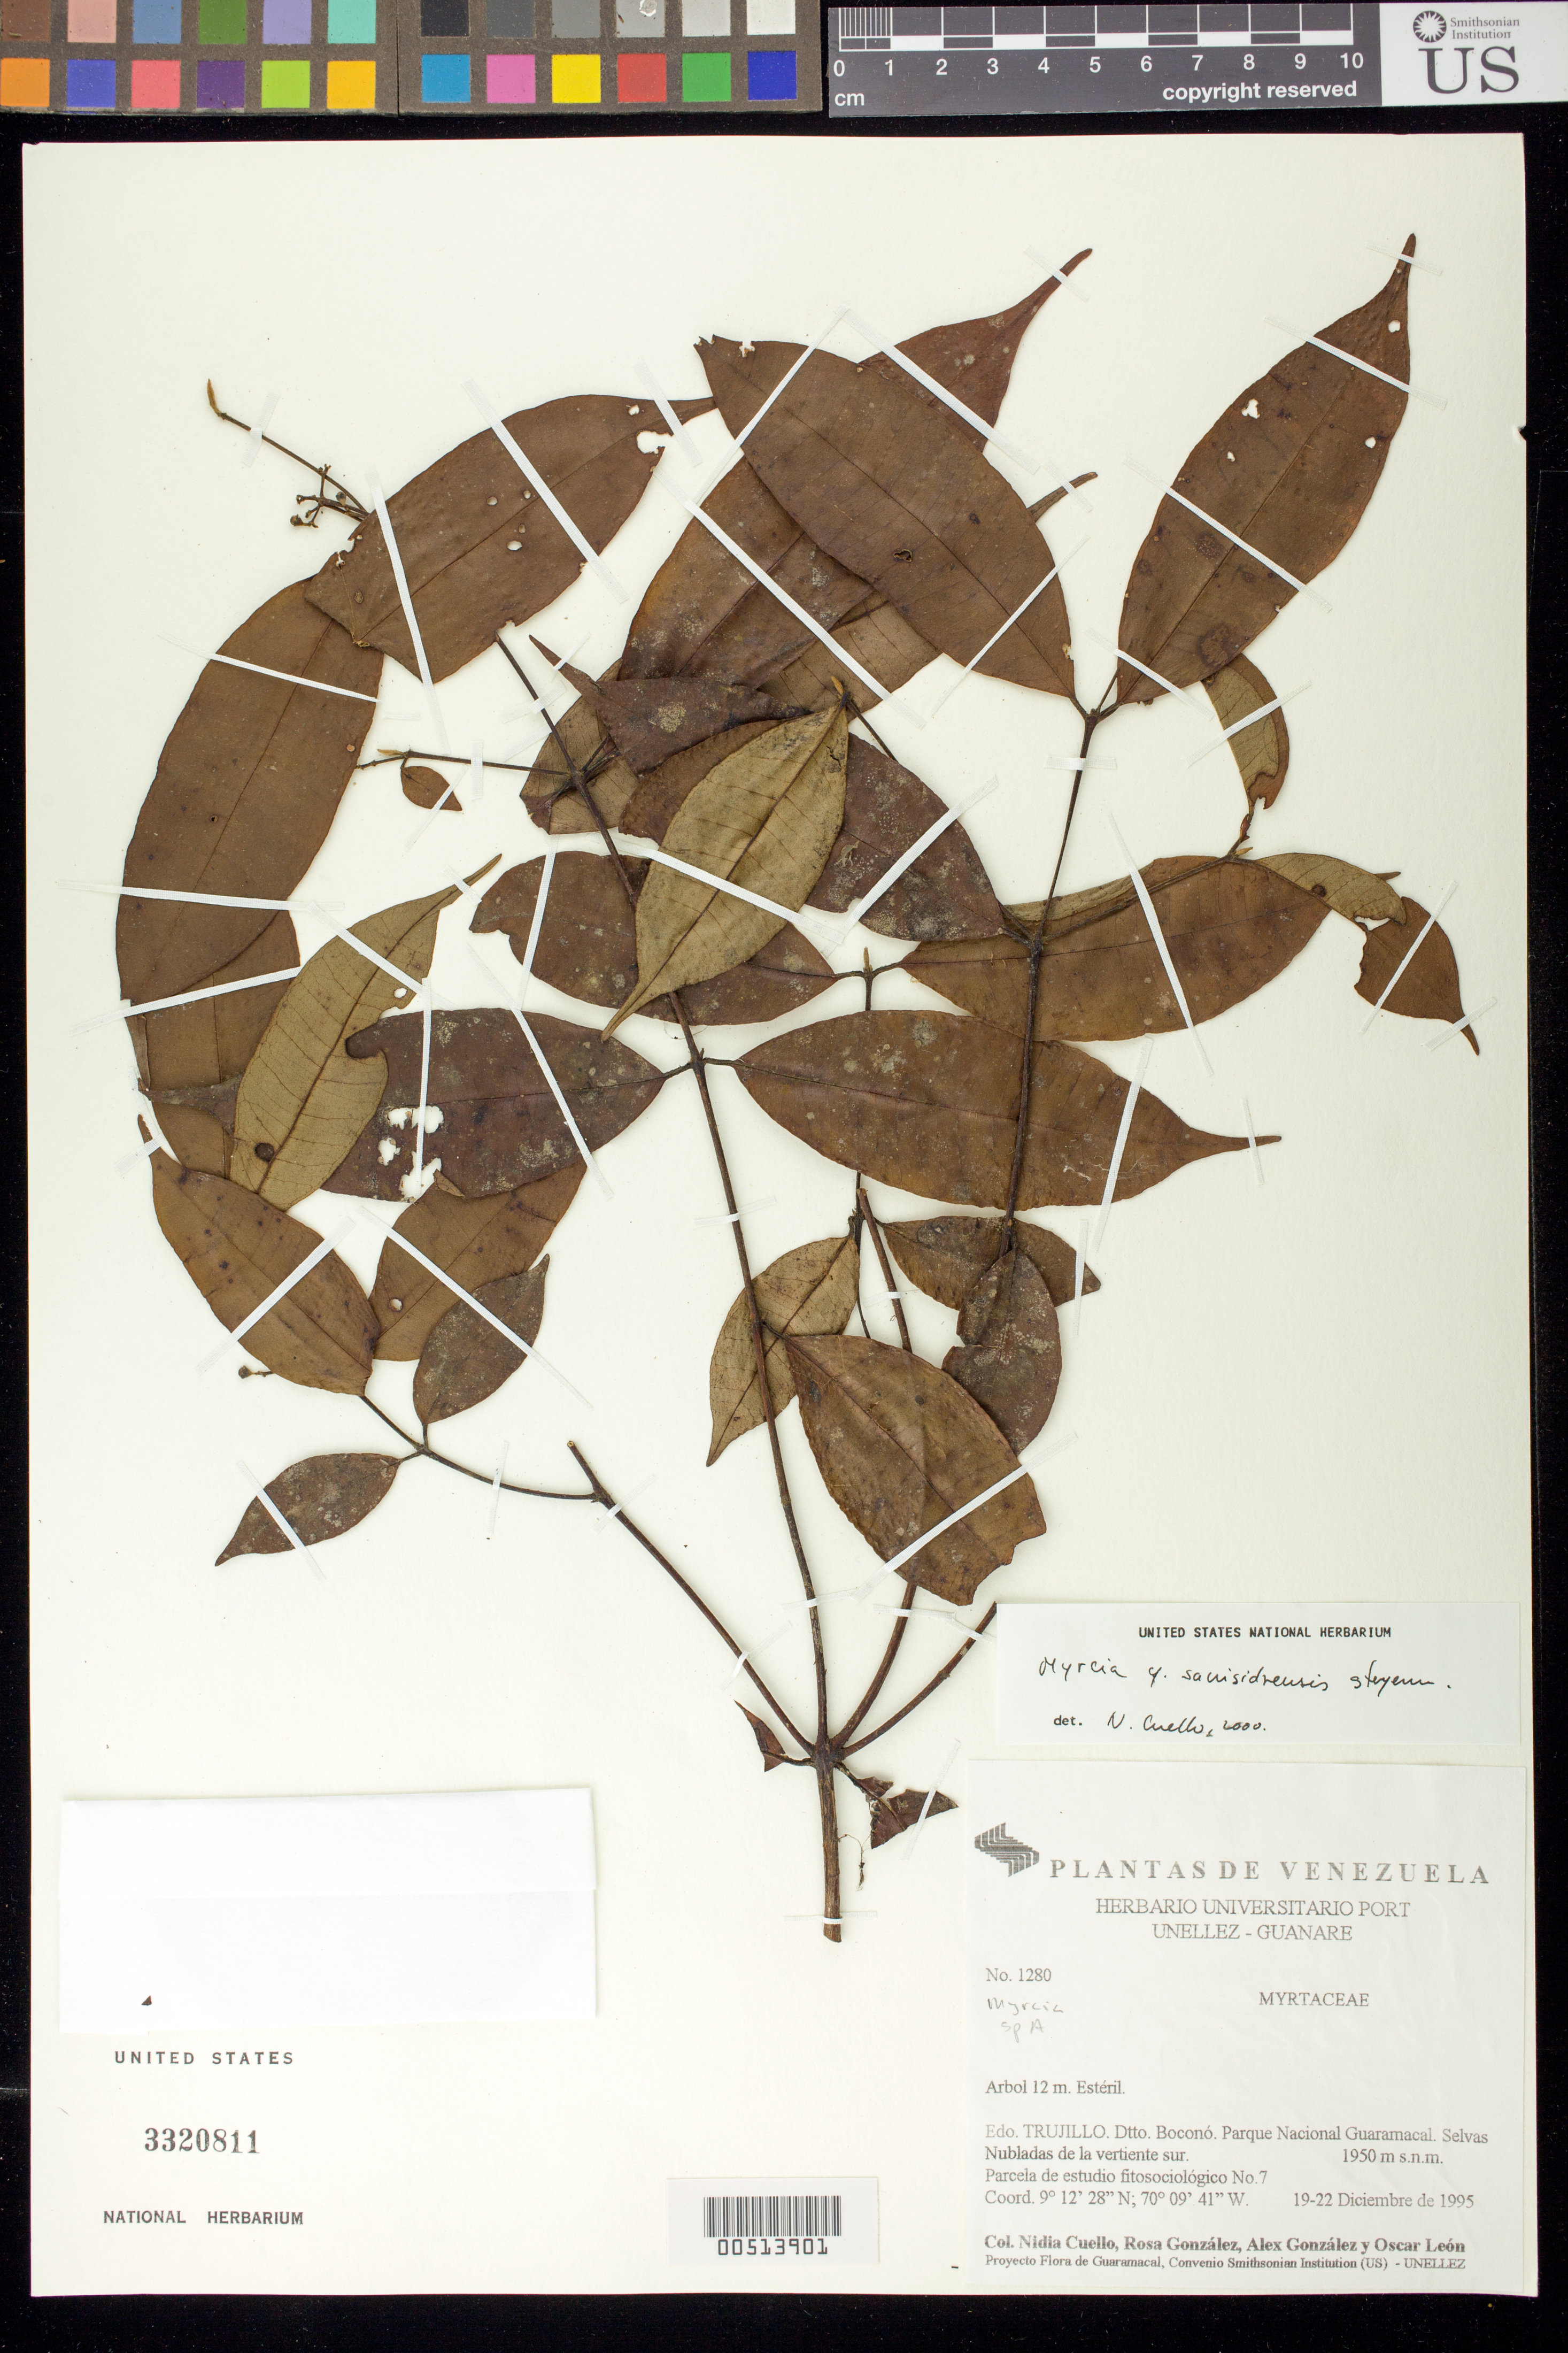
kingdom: Plantae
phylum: Tracheophyta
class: Magnoliopsida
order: Myrtales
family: Myrtaceae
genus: Myrcia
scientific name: Myrcia sanisidrensis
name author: Steyerm.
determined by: Cuello, Nidia L.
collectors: N. L. Cuello, R. González, A. Gonzáles & O. León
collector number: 1280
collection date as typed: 19 Dec 1995 to 22 Dec 1995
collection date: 1995-12-19/1995-12-22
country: Venezuela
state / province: Trujillo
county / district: Boconó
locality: Parque Nacional Guaramacal, vertiente S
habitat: Selva Nubladas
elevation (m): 1950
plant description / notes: MO, PORT, SEL, US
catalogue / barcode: US 3320811